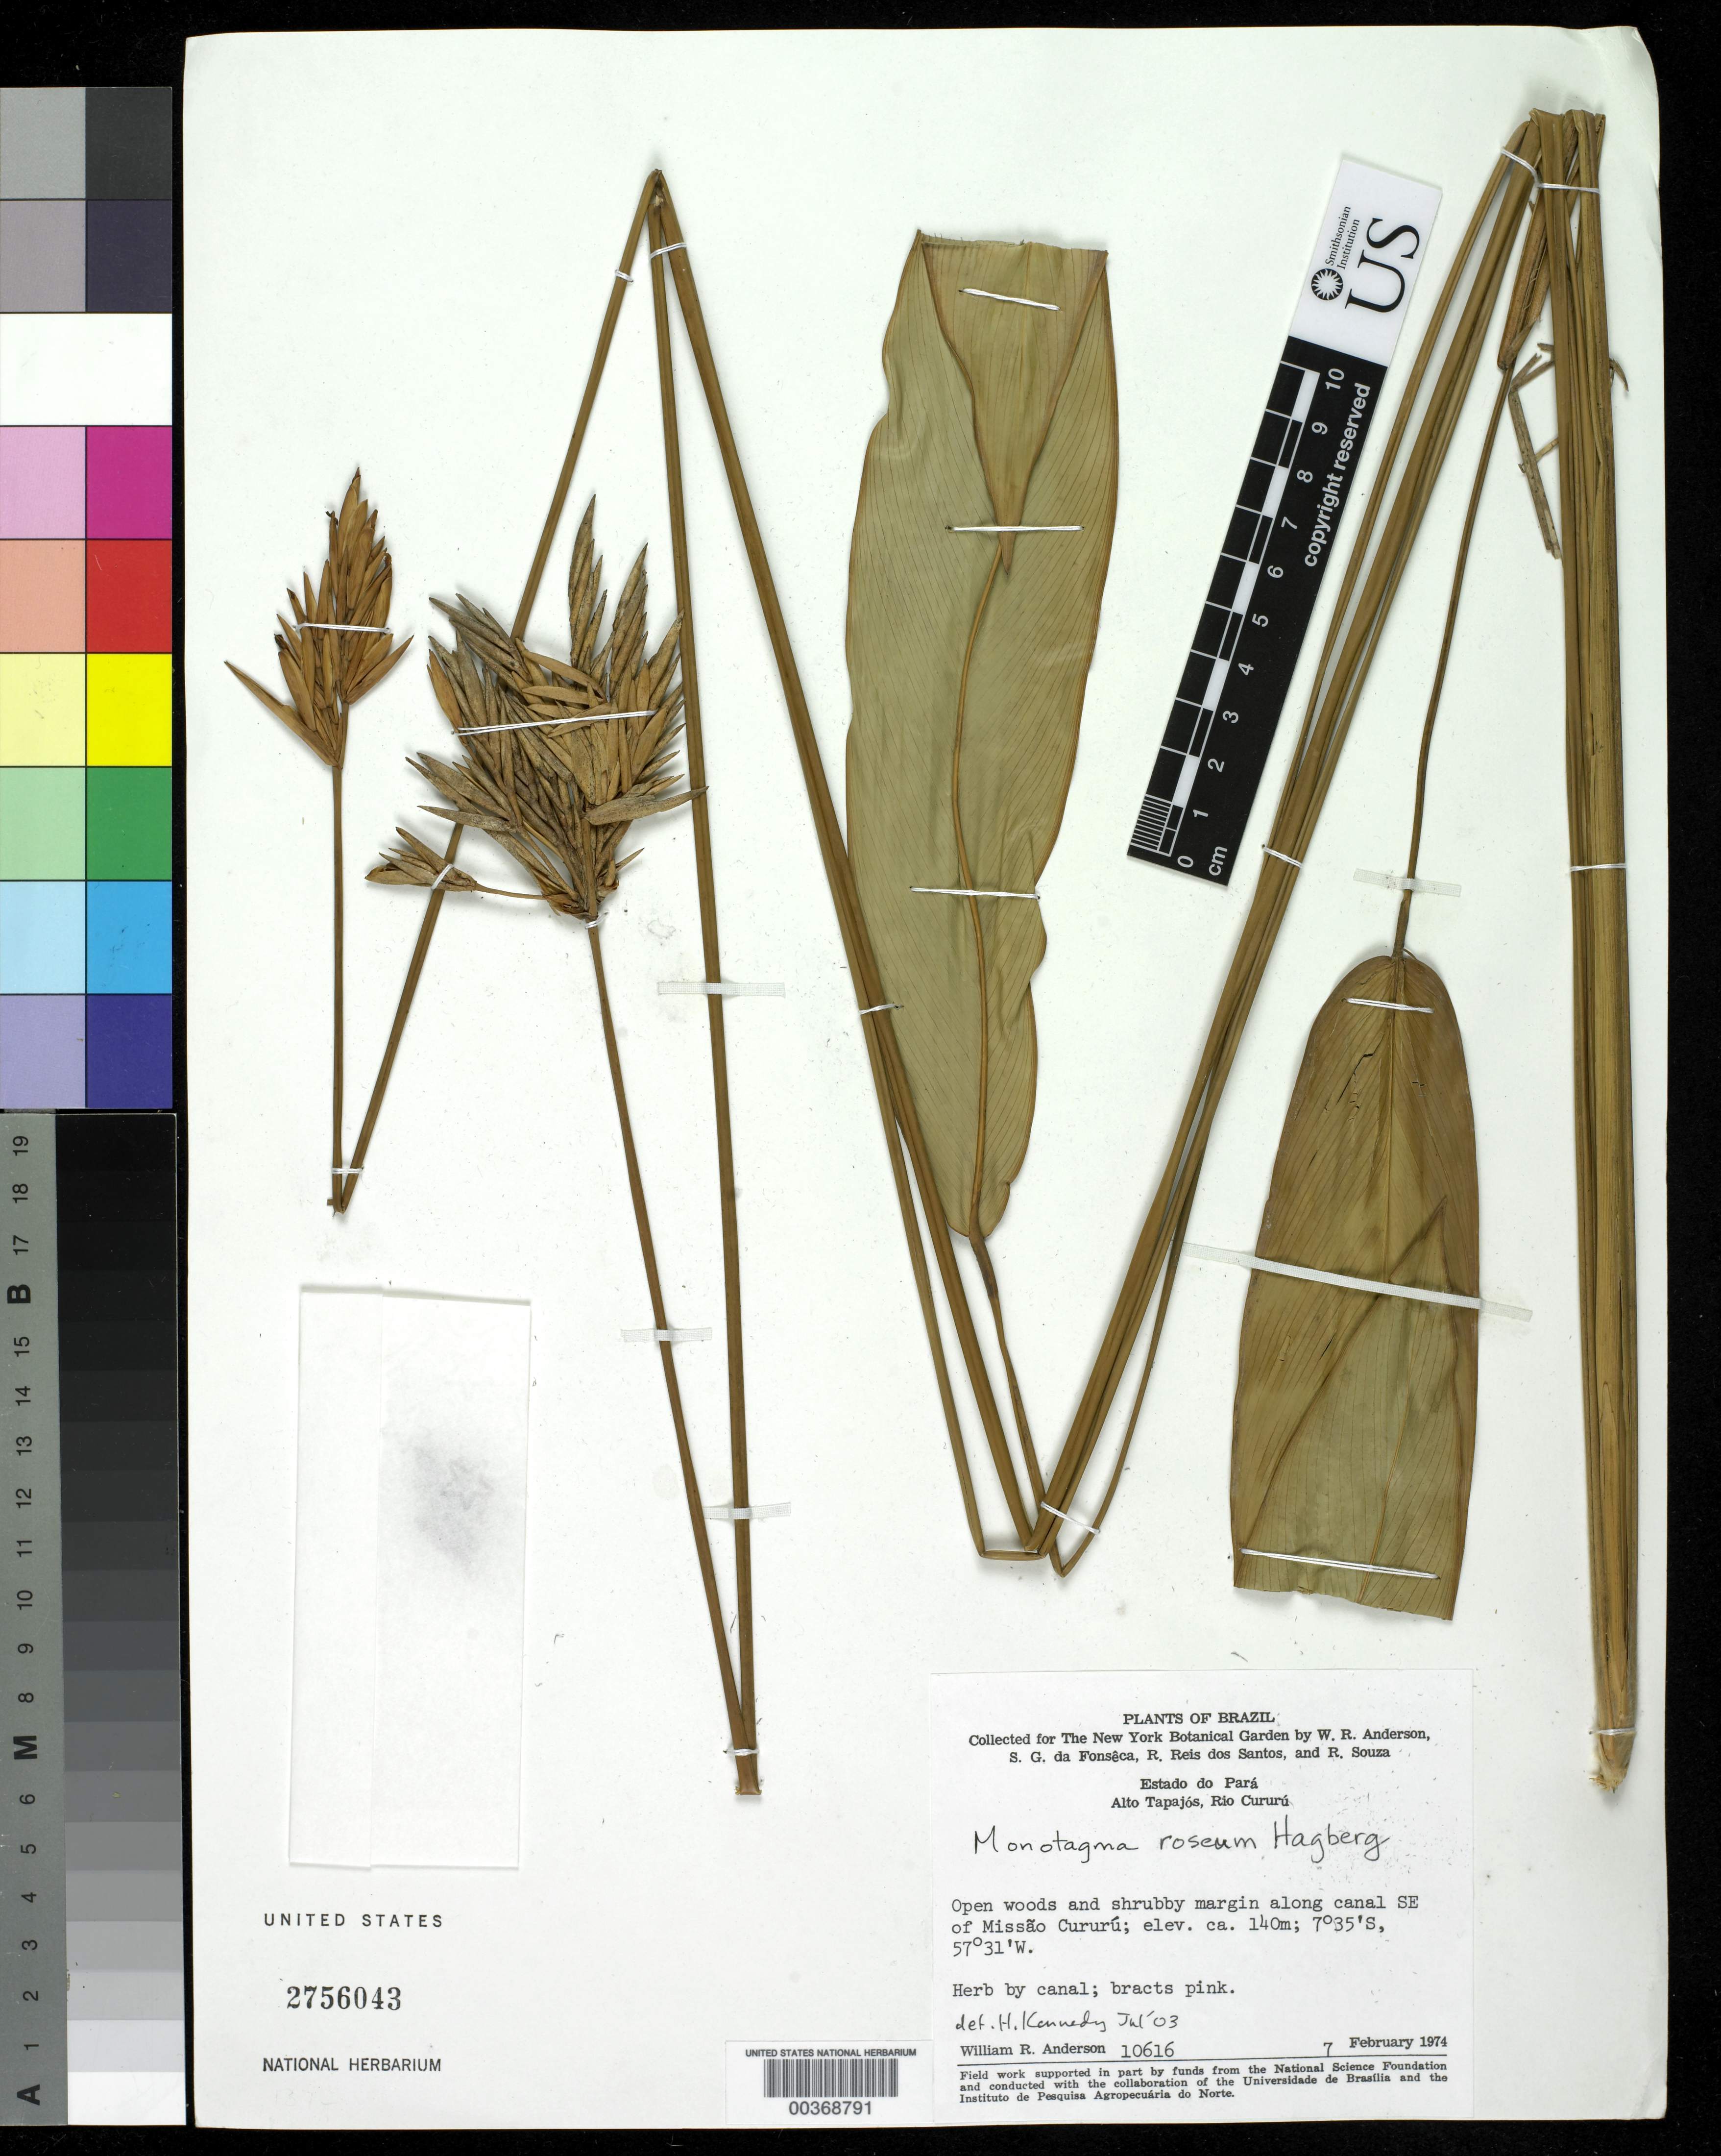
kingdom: Plantae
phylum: Tracheophyta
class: Liliopsida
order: Zingiberales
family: Marantaceae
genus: Monotagma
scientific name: Monotagma roseum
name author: Hagberg & R. Erikss.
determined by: Kennedy, Helen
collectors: W. R. Anderson, S. G. Fonsêca, R. G. P. Santos & R. Souza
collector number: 10616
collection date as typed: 07 Feb 1974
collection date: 1974-02-07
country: Brazil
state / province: Pará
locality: Alto tapajos, rio cururu, open woods and shrubby margin along canal se of missao cururu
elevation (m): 140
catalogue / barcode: US 2756043